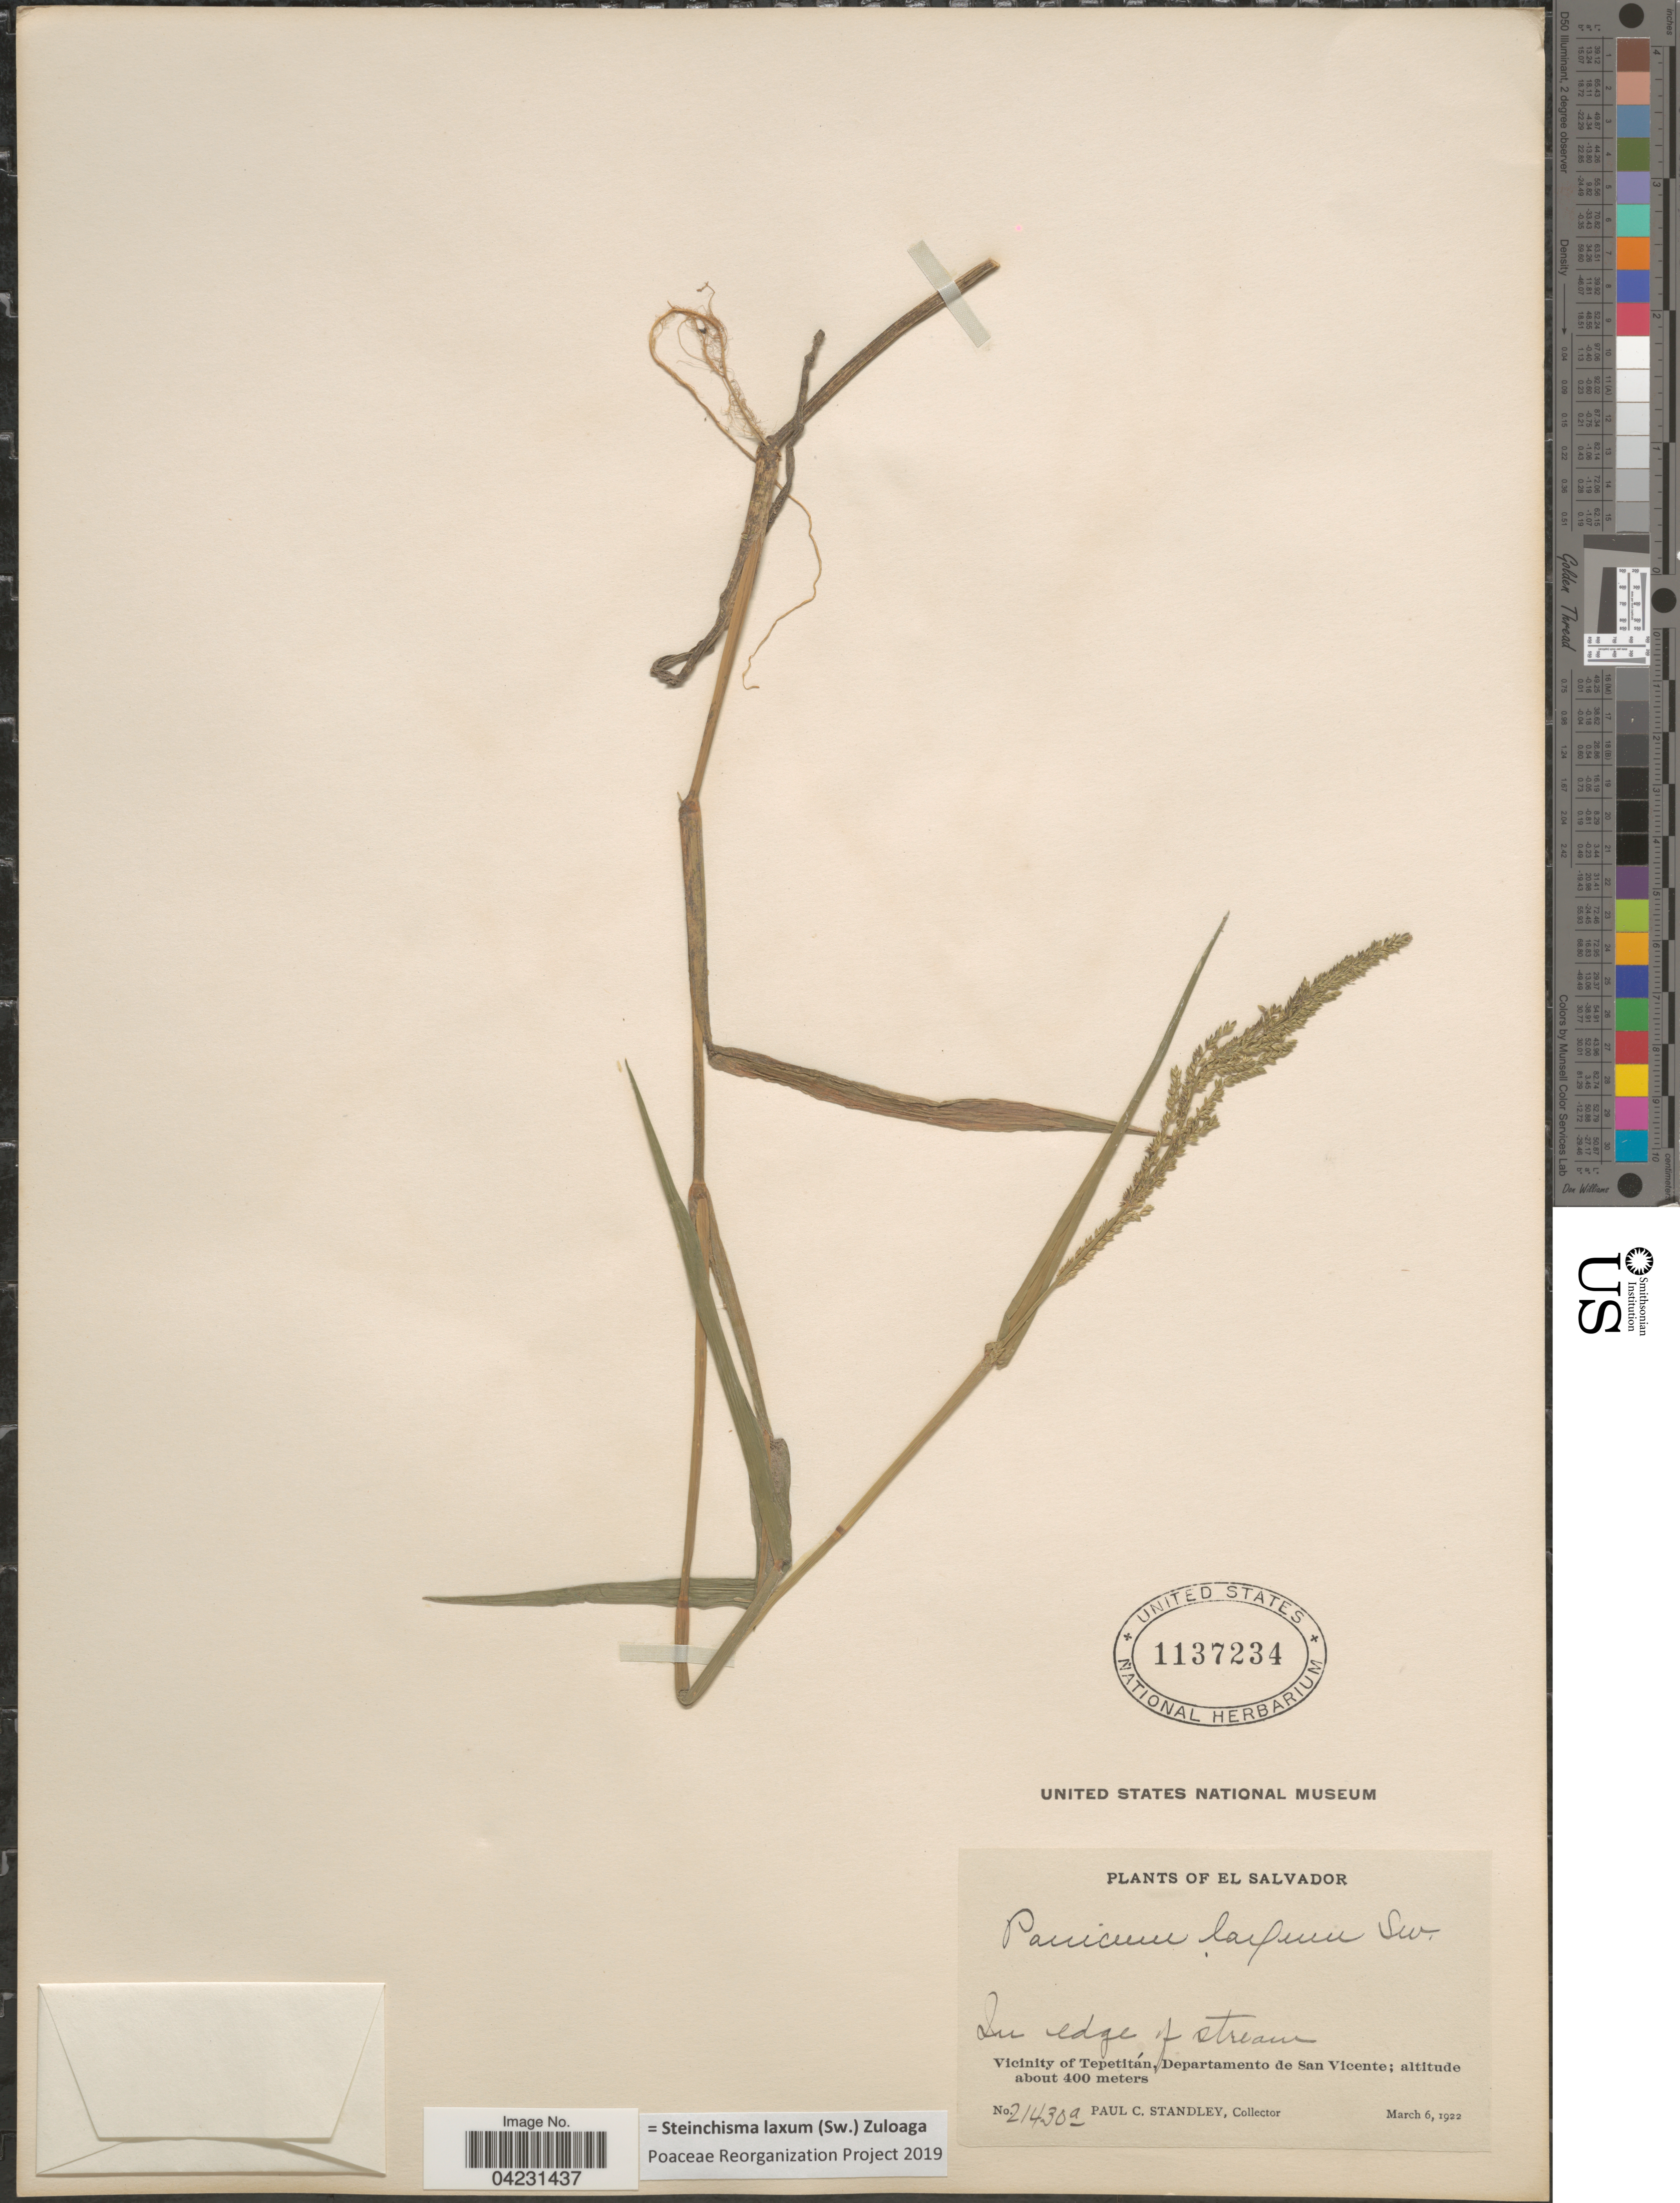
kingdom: Plantae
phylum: Tracheophyta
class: Liliopsida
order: Poales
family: Poaceae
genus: Steinchisma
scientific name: Steinchisma laxum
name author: (Sw.) Zuloaga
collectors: P. C. Standley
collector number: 21430a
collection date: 1922-03-06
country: El Salvador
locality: Vicinity of Tepetitán, Departamento de San Vicente.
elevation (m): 400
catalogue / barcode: US 1137234